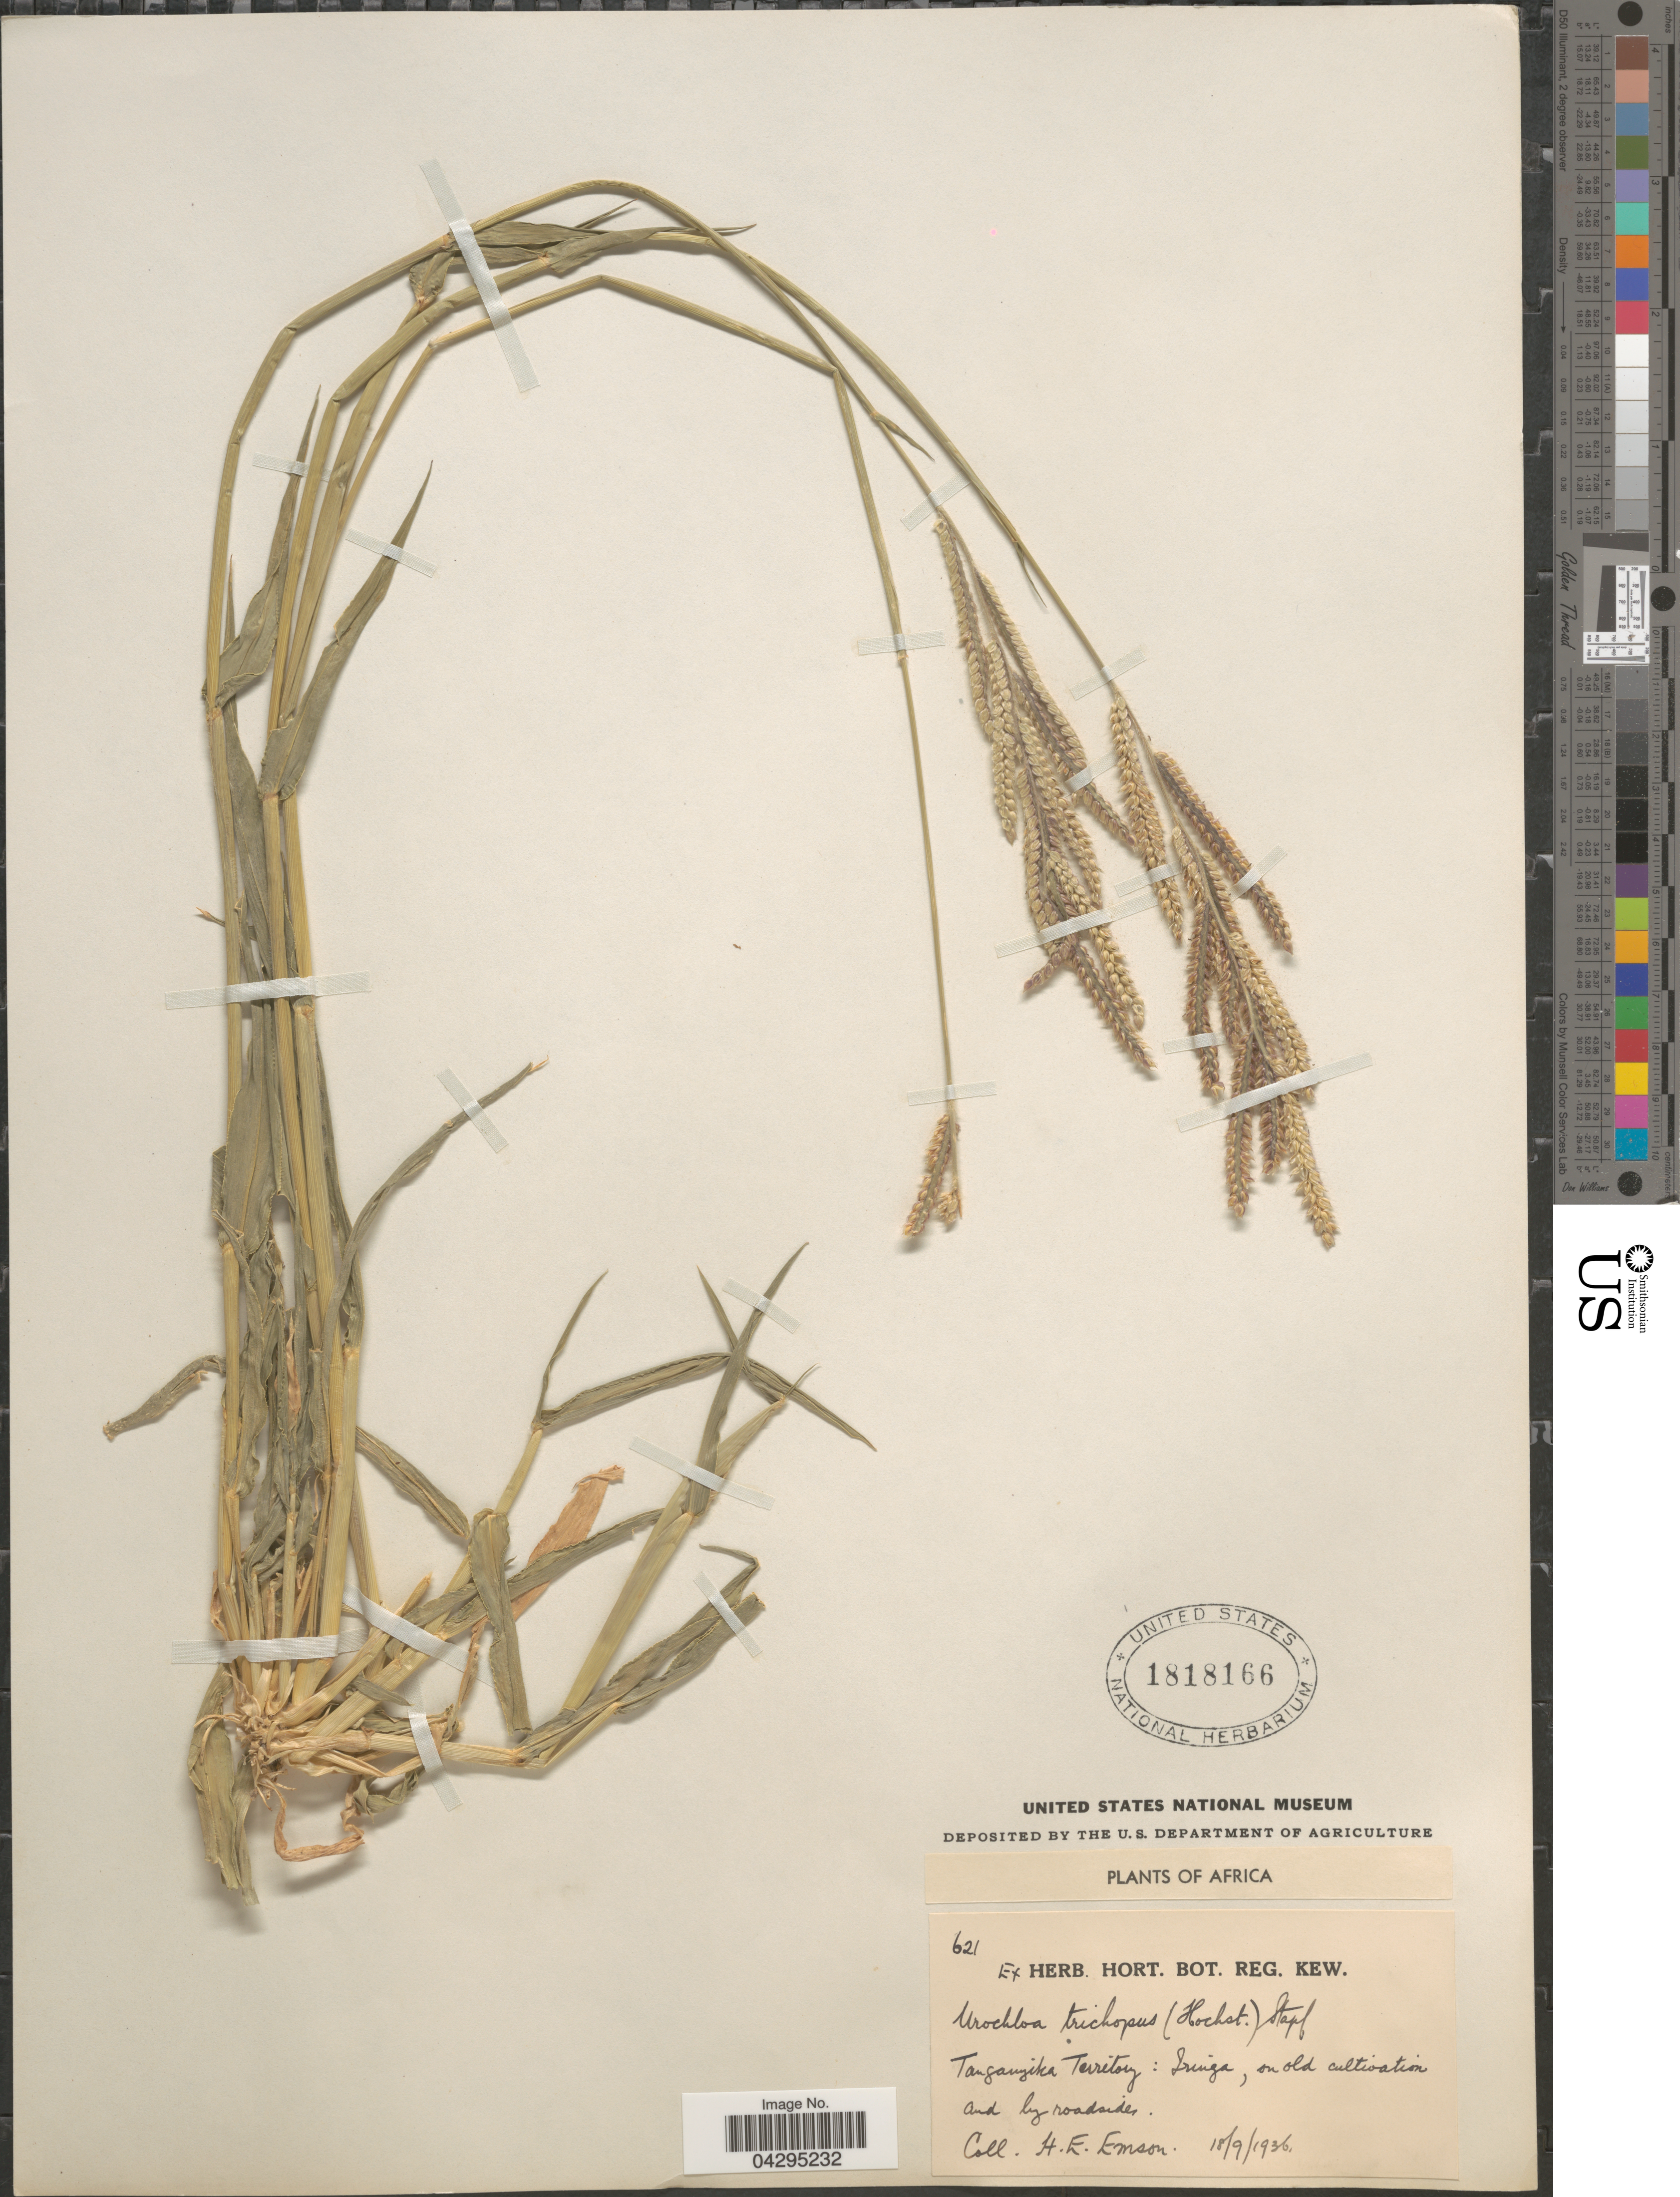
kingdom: Plantae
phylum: Tracheophyta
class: Liliopsida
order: Poales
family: Poaceae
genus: Urochloa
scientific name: Urochloa trichopus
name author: (Hochst.) Stapf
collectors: H. Emson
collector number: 621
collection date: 1936-09-18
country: Tanzania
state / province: Iringa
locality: Tanganyika Territory: on old cultivation and by roadsides.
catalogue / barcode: US 1818166